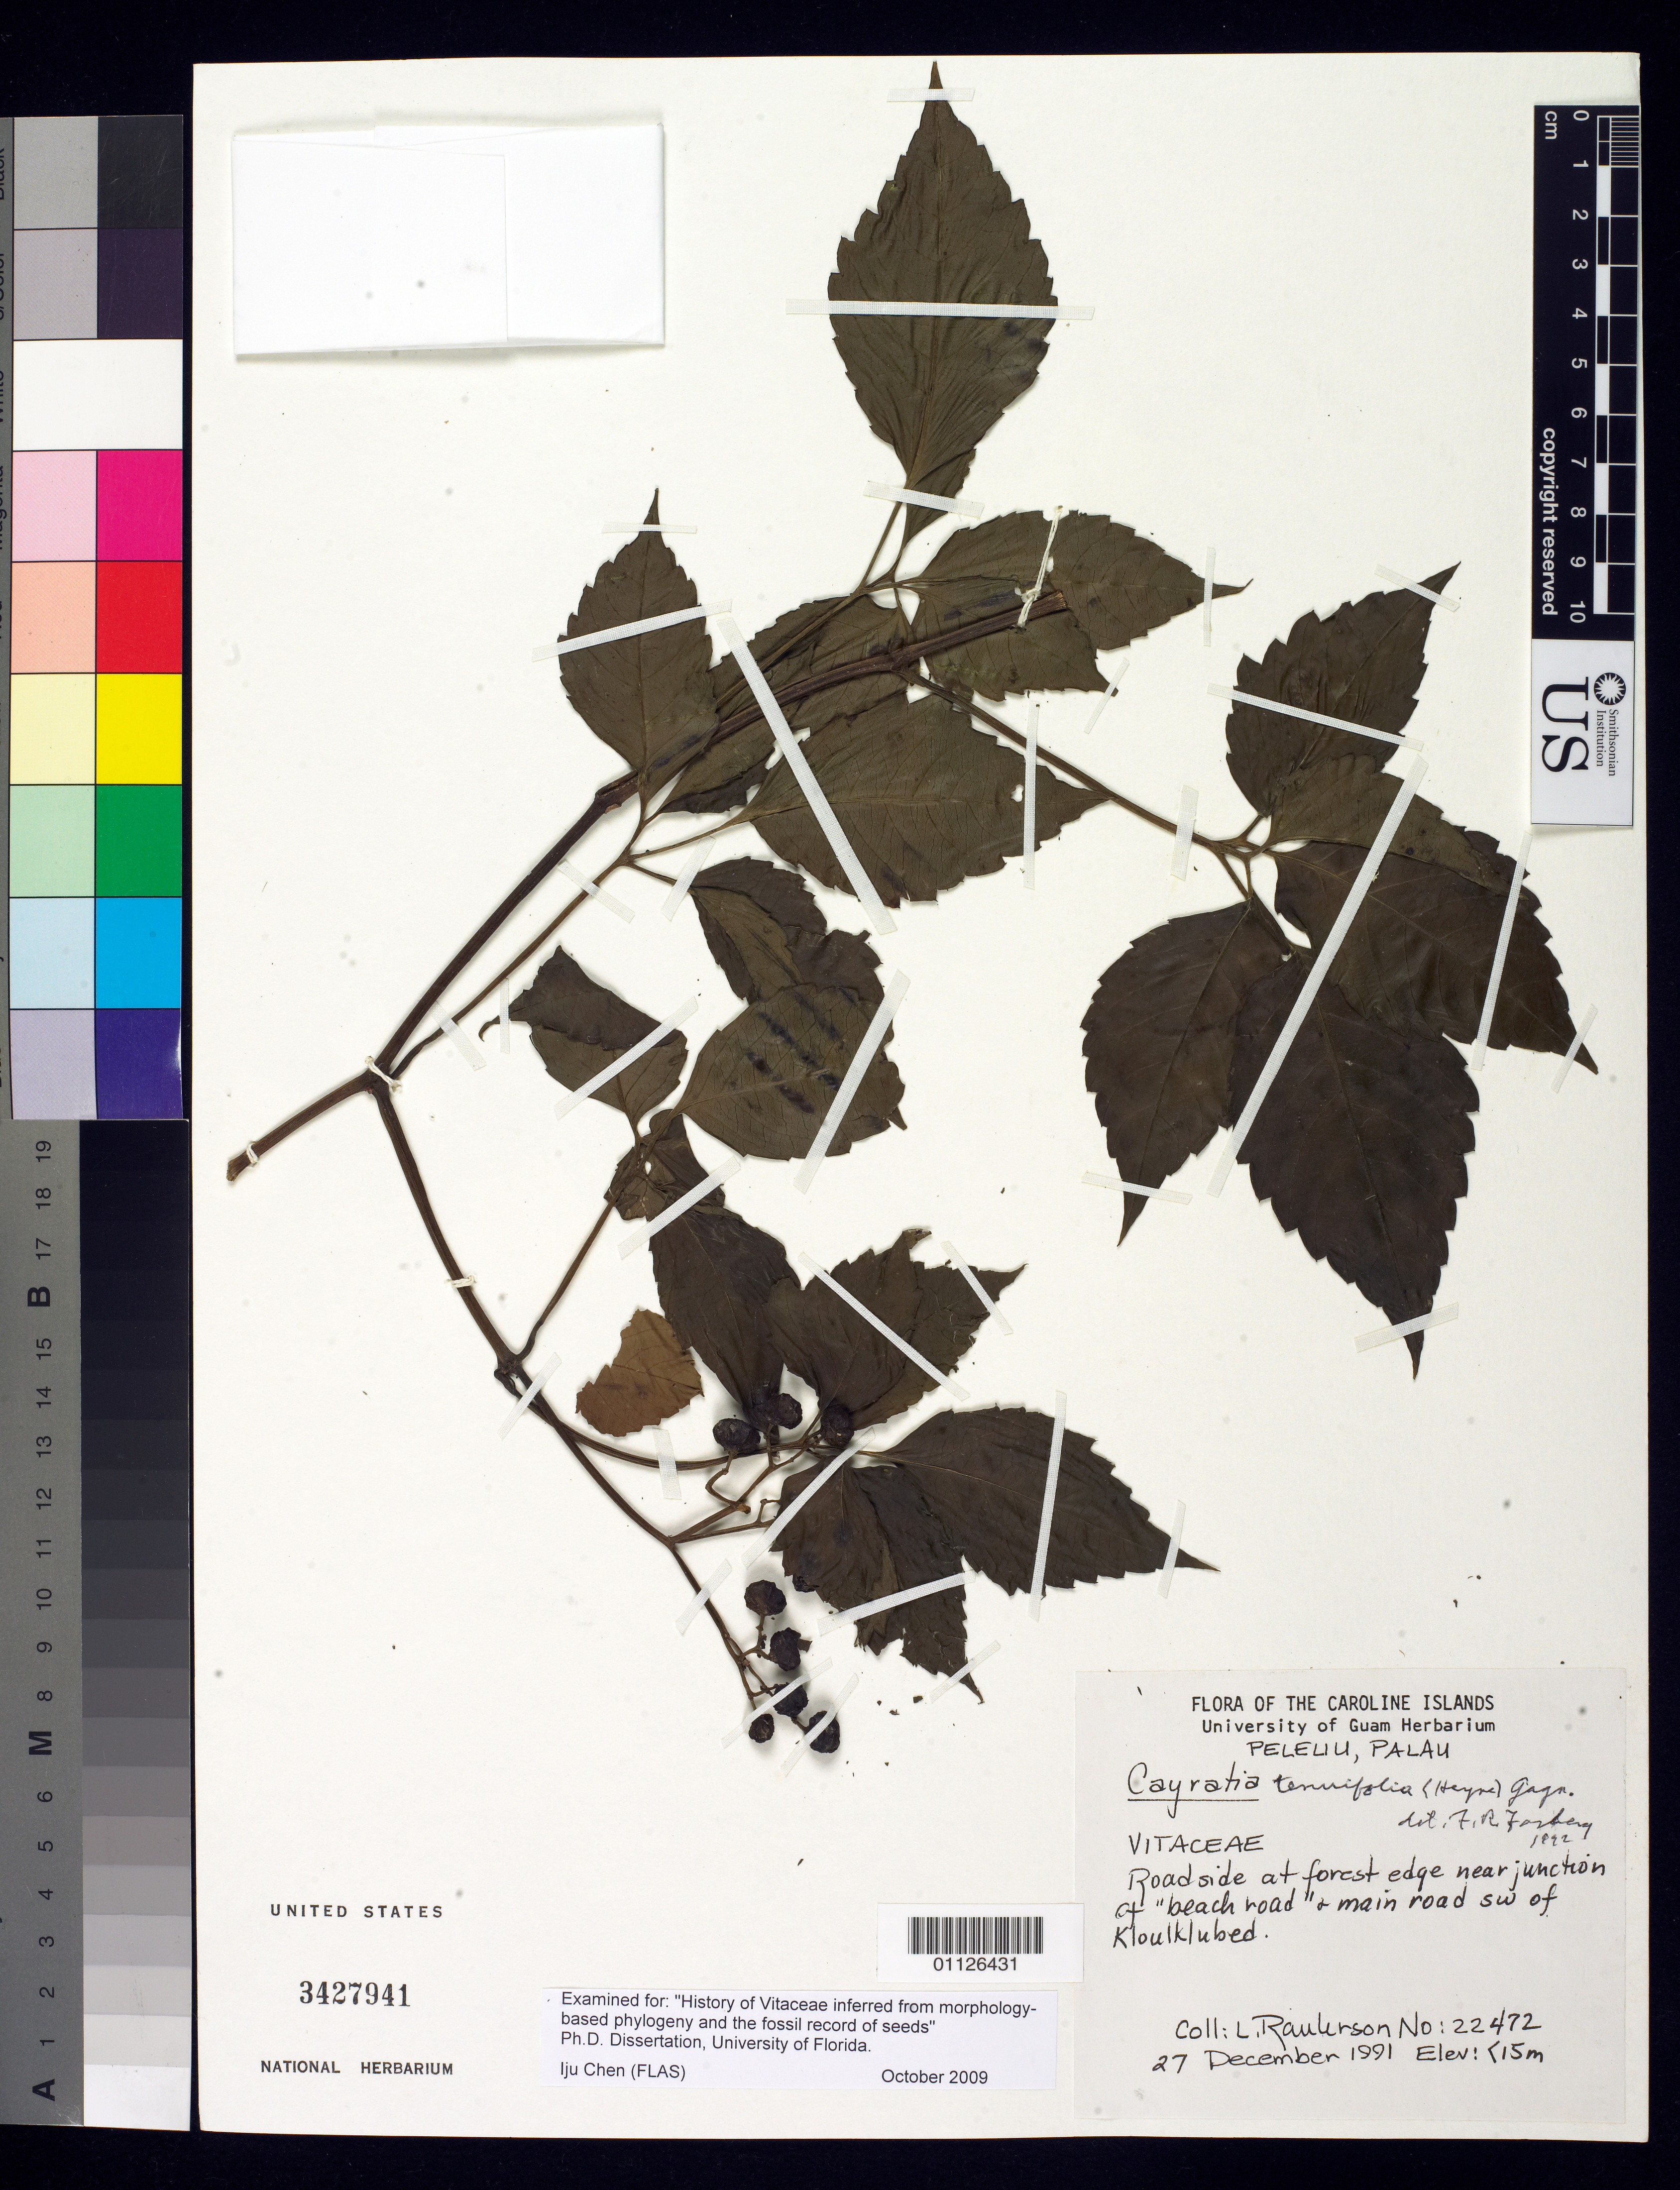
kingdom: Plantae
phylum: Tracheophyta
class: Magnoliopsida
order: Vitales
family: Vitaceae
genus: Causonis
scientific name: Causonis japonica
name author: (Thunb.) Raf.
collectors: L. Raulerson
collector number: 22472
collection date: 1991-12-27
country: Palau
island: Beliliou [Peleliu]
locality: Peleliu. SW of Klouklubed.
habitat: Roadside at forest edge.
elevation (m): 15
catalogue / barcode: US 3427941